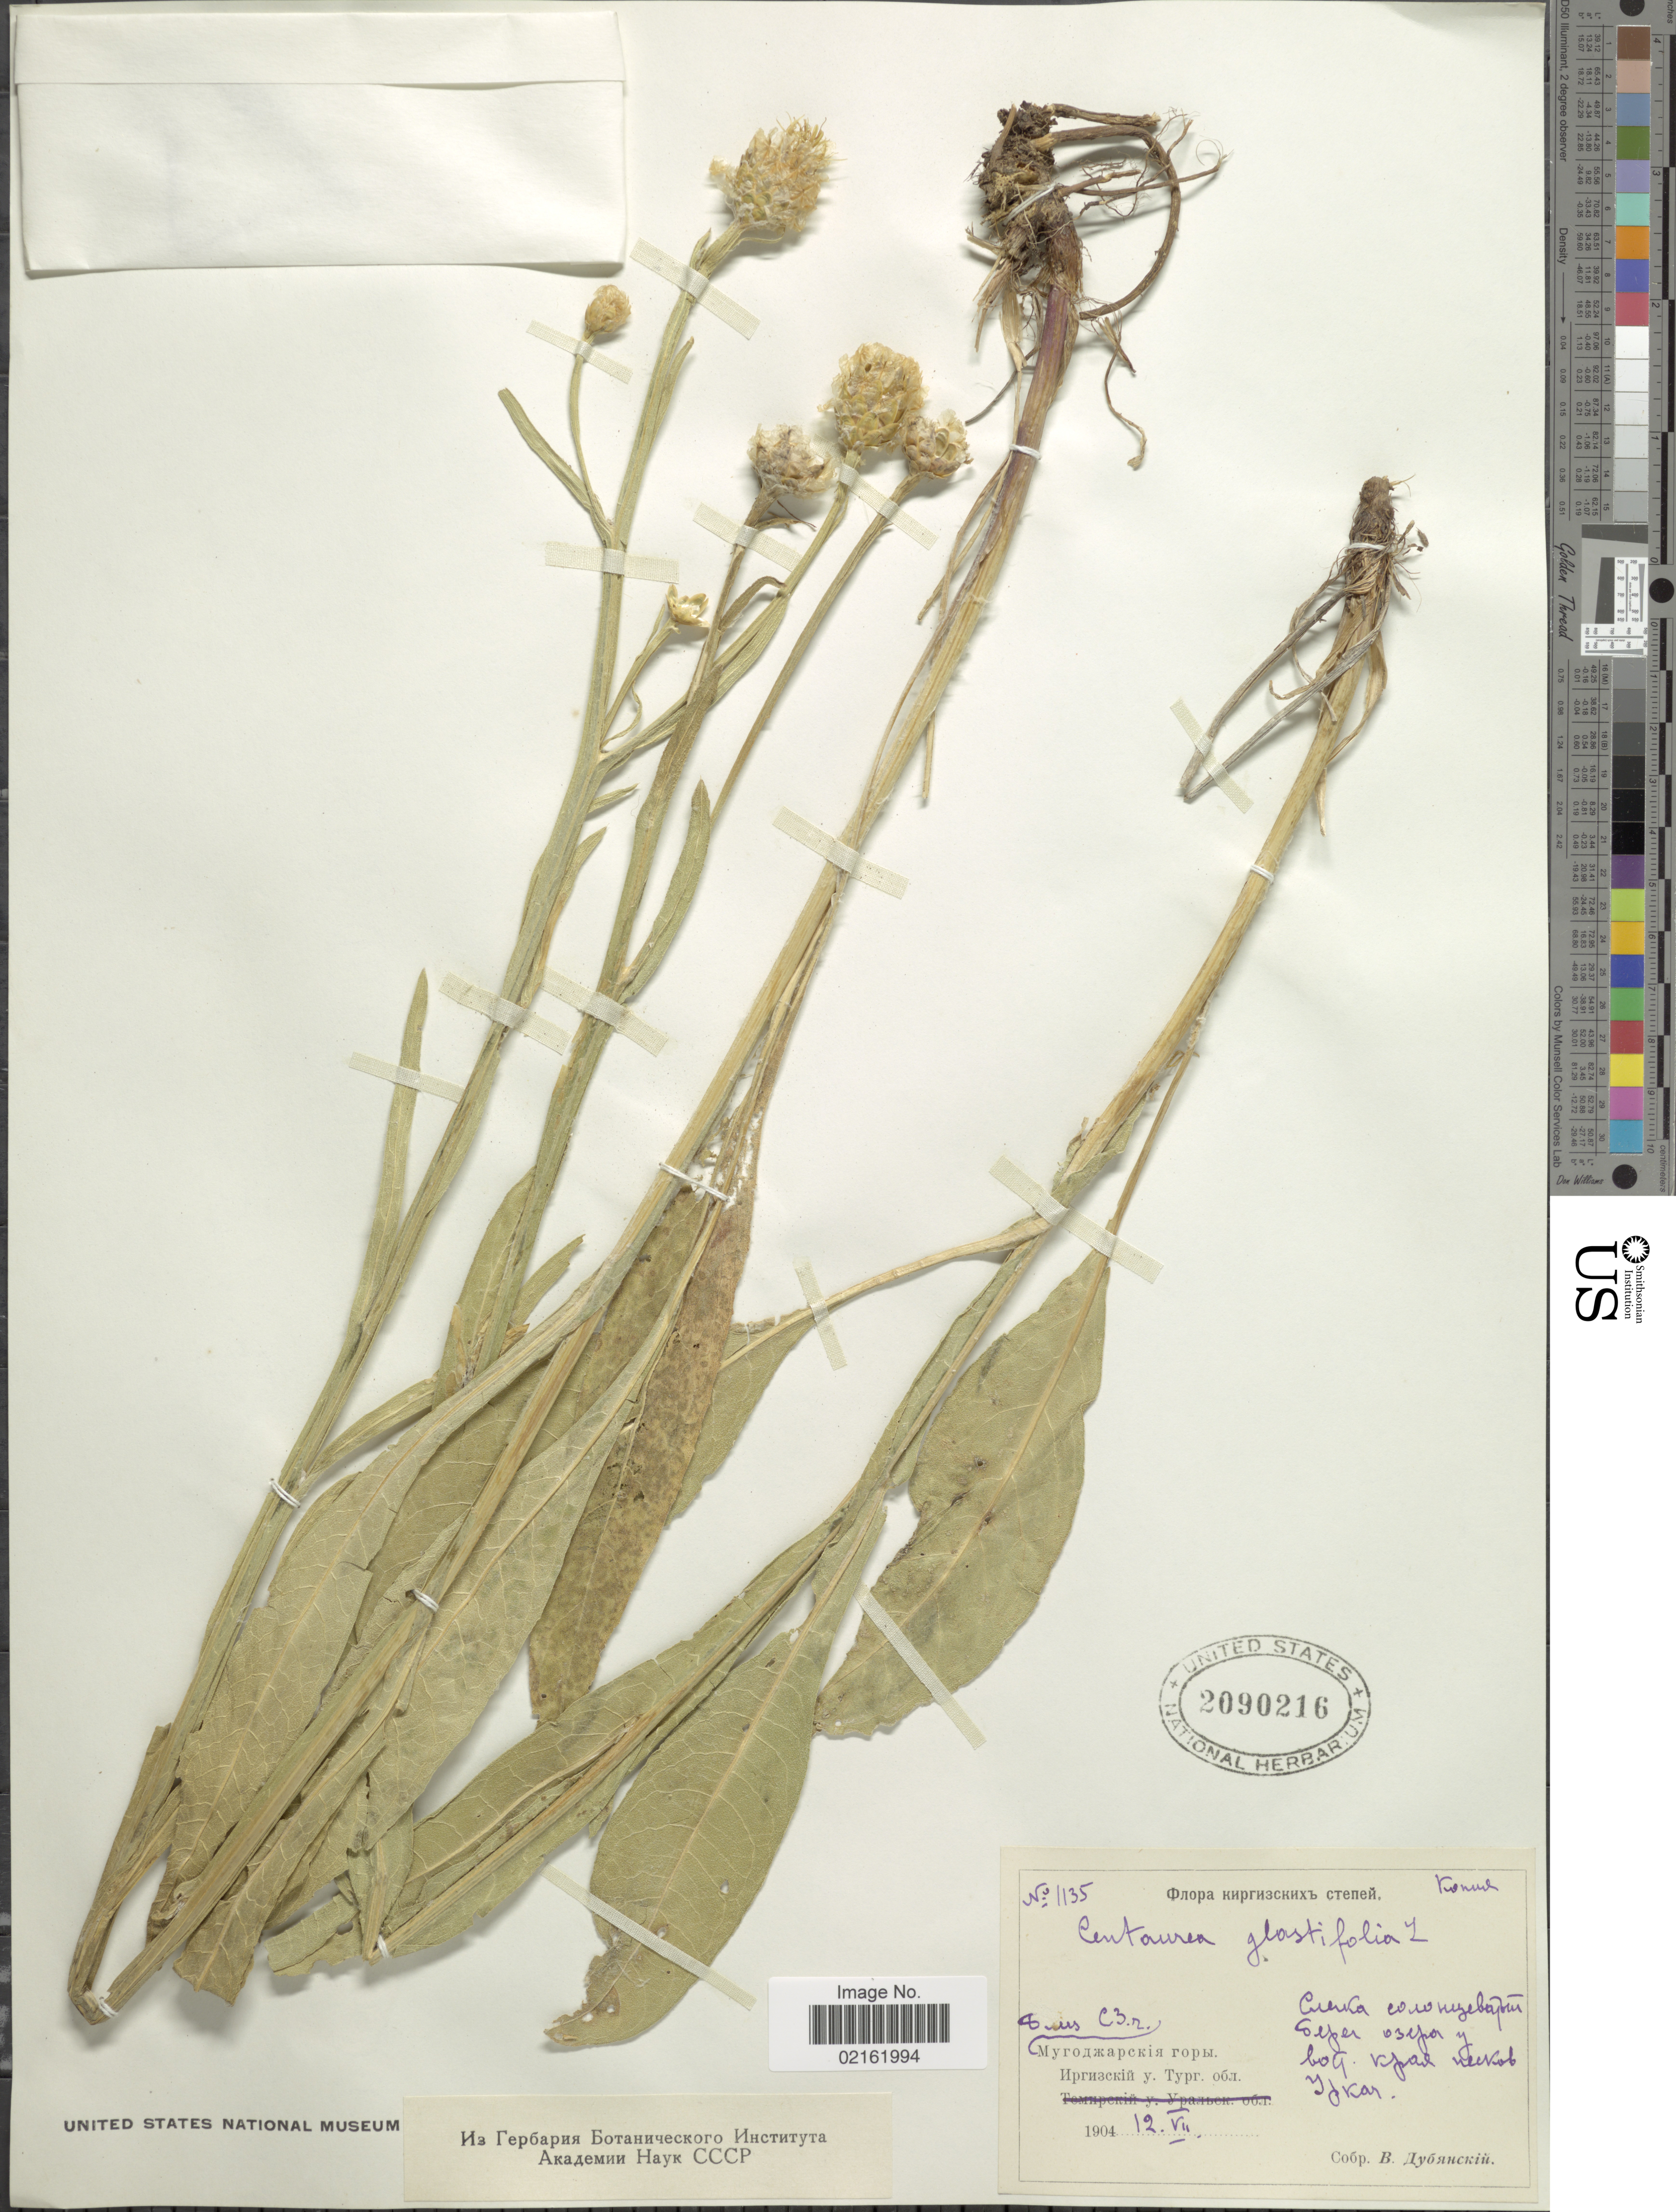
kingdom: Plantae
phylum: Tracheophyta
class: Magnoliopsida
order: Asterales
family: Asteraceae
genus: Centaurea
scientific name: Centaurea glastifolia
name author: L.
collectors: V. Dybyanskiy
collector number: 1135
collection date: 1904-07-12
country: Kazakhstan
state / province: Aqtobe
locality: Mugodzhary Mts, Urkach.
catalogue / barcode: US 2090216